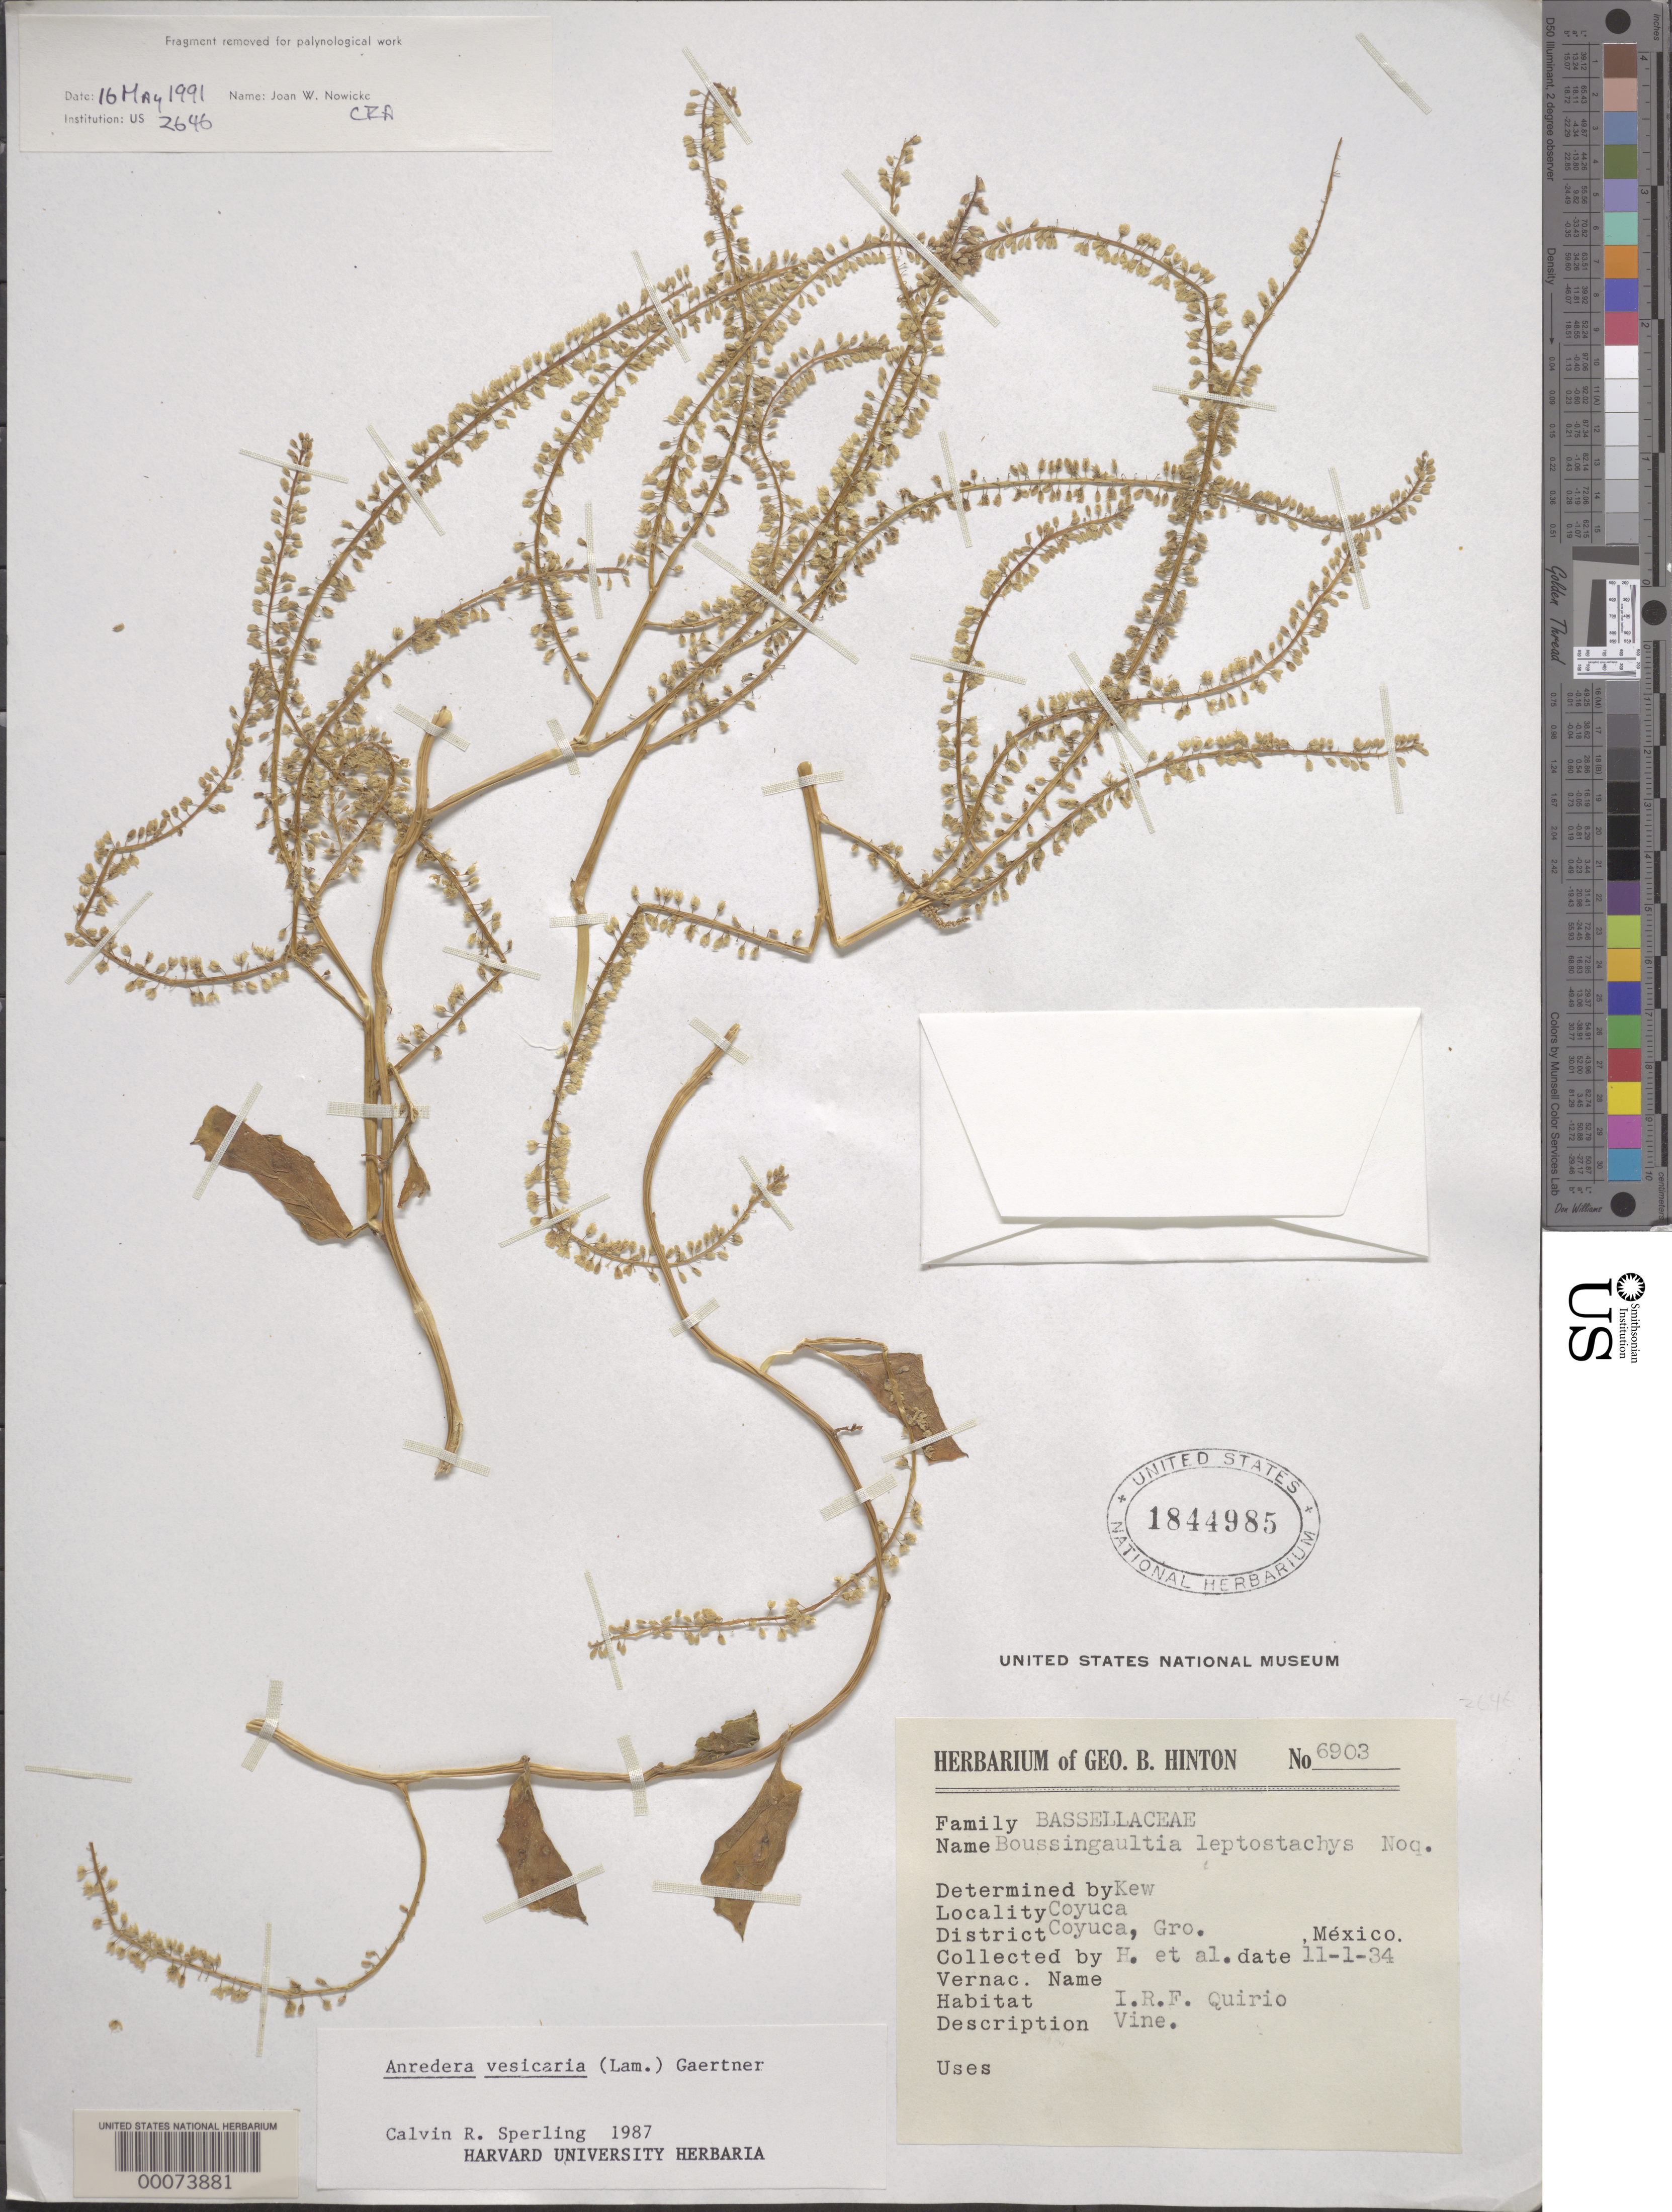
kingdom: Plantae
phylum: Tracheophyta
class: Magnoliopsida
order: Caryophyllales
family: Basellaceae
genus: Anredera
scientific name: Anredera vesicaria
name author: (Lam.) C.F. Gaertn.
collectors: G. B. Hinton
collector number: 6903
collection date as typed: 01 Nov 1934 or 11 Jan 1934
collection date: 1934-01-11 or 1934-11-01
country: Mexico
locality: Coyuca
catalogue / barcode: US 1844985